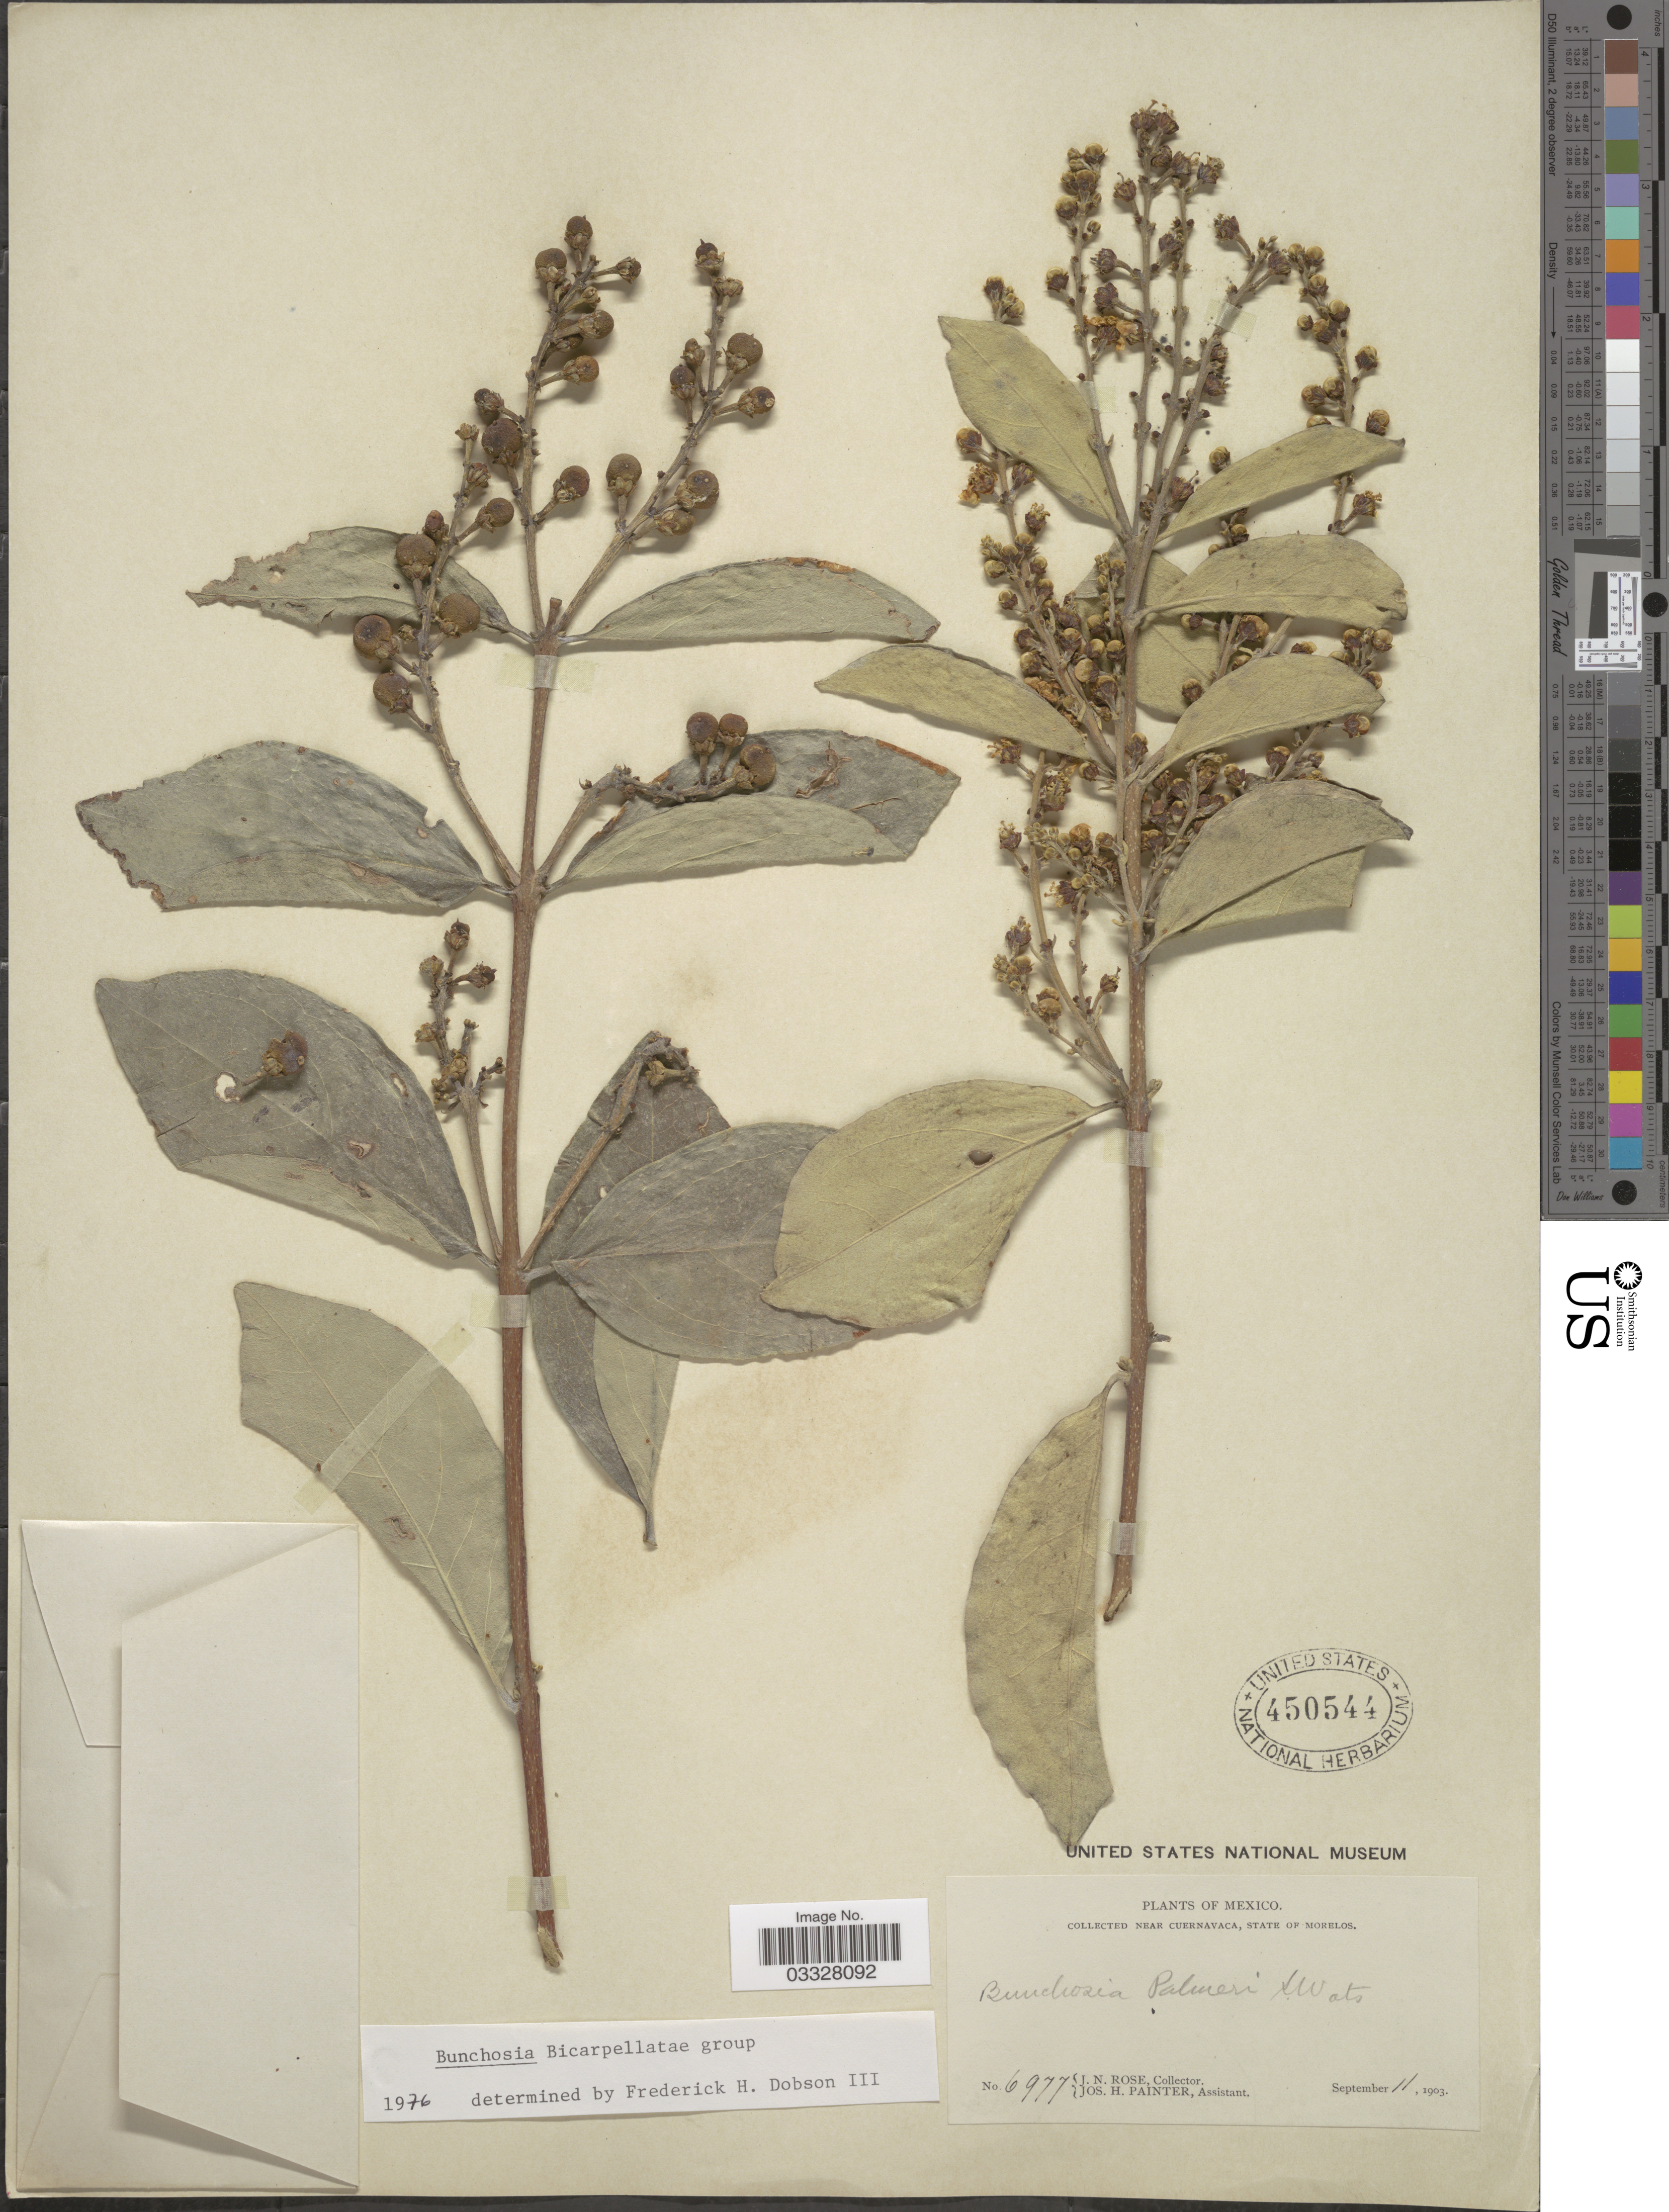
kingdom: Plantae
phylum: Tracheophyta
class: Magnoliopsida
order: Malpighiales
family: Malpighiaceae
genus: Bunchosia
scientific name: Bunchosia palmeri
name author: S. Watson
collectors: J. N. Rose & J. H. Painter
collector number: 6977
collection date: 1903-09-11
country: Mexico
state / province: Morelos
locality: Near Cuernavaca.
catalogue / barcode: US 450544